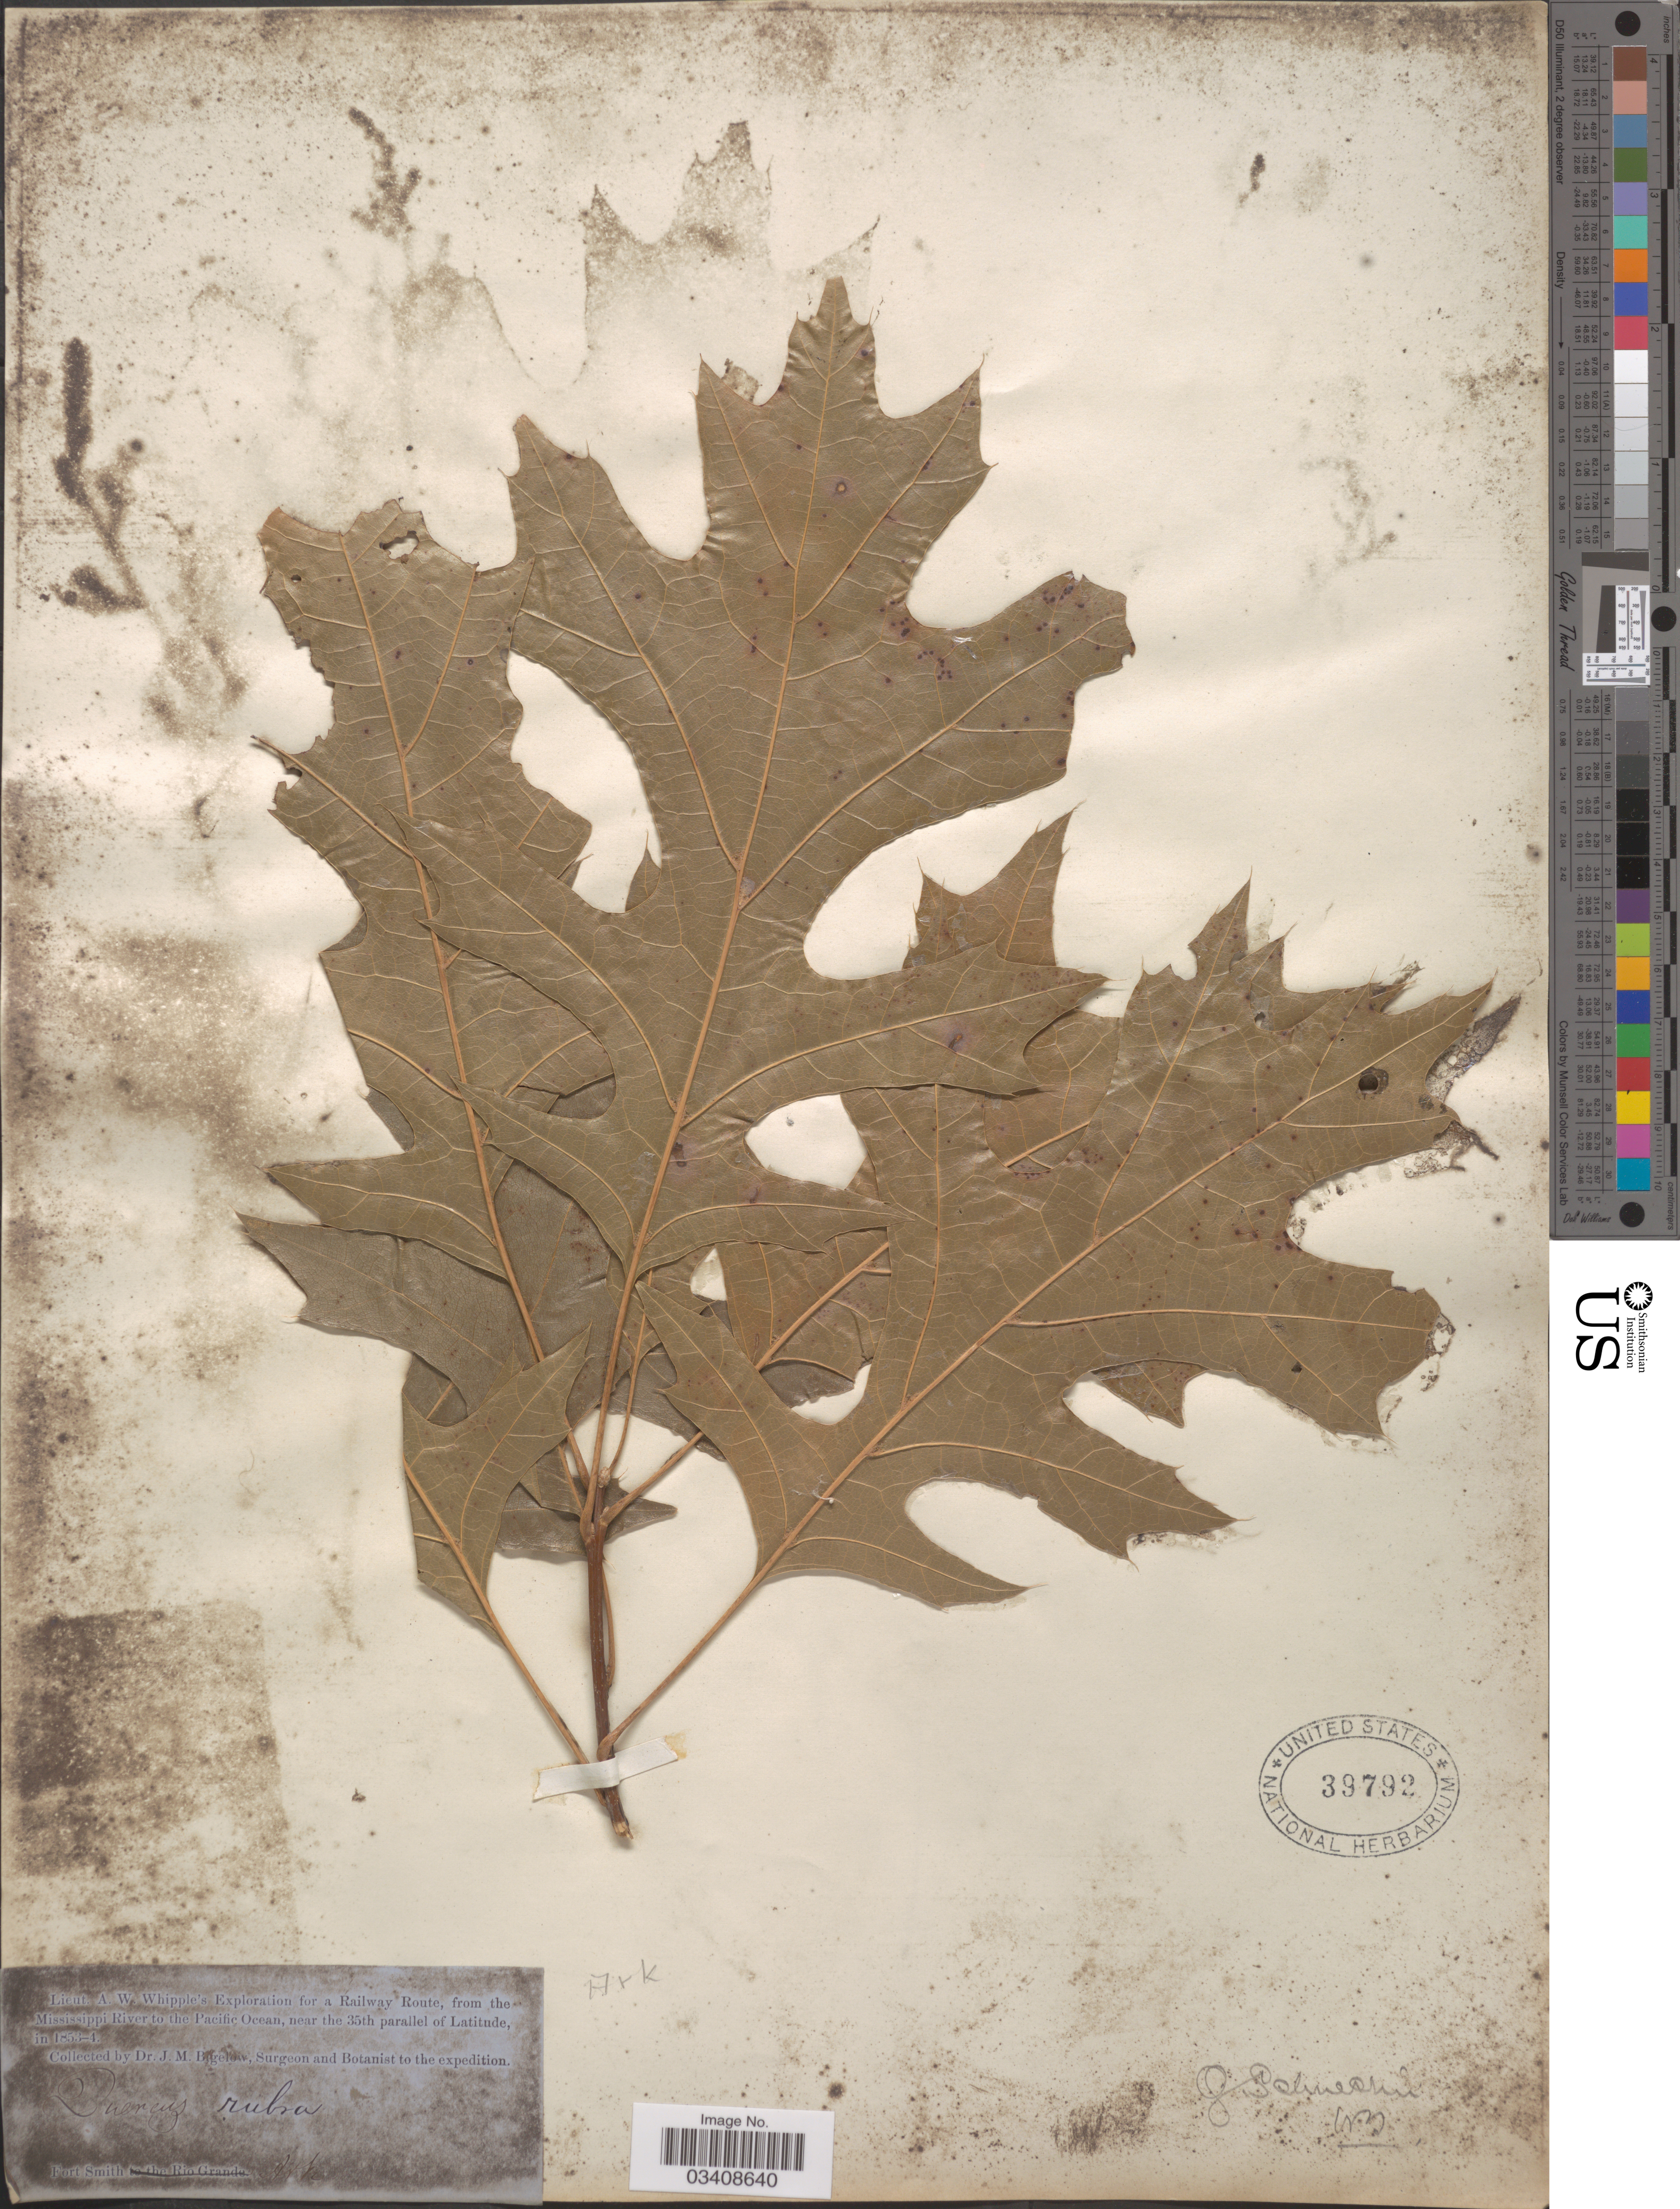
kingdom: Plantae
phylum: Tracheophyta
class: Magnoliopsida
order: Fagales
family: Fagaceae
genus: Quercus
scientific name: Quercus shumardii var. schneckii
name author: (Britton) Sarg.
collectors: J. M. Bigelow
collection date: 1853/1854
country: United States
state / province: Arkansas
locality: Fort Smith. A Railway Route, from the Mississippi River to the Pacific Ocean, near the 35th parallel of Latitude [unsure placement]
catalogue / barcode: US 39792